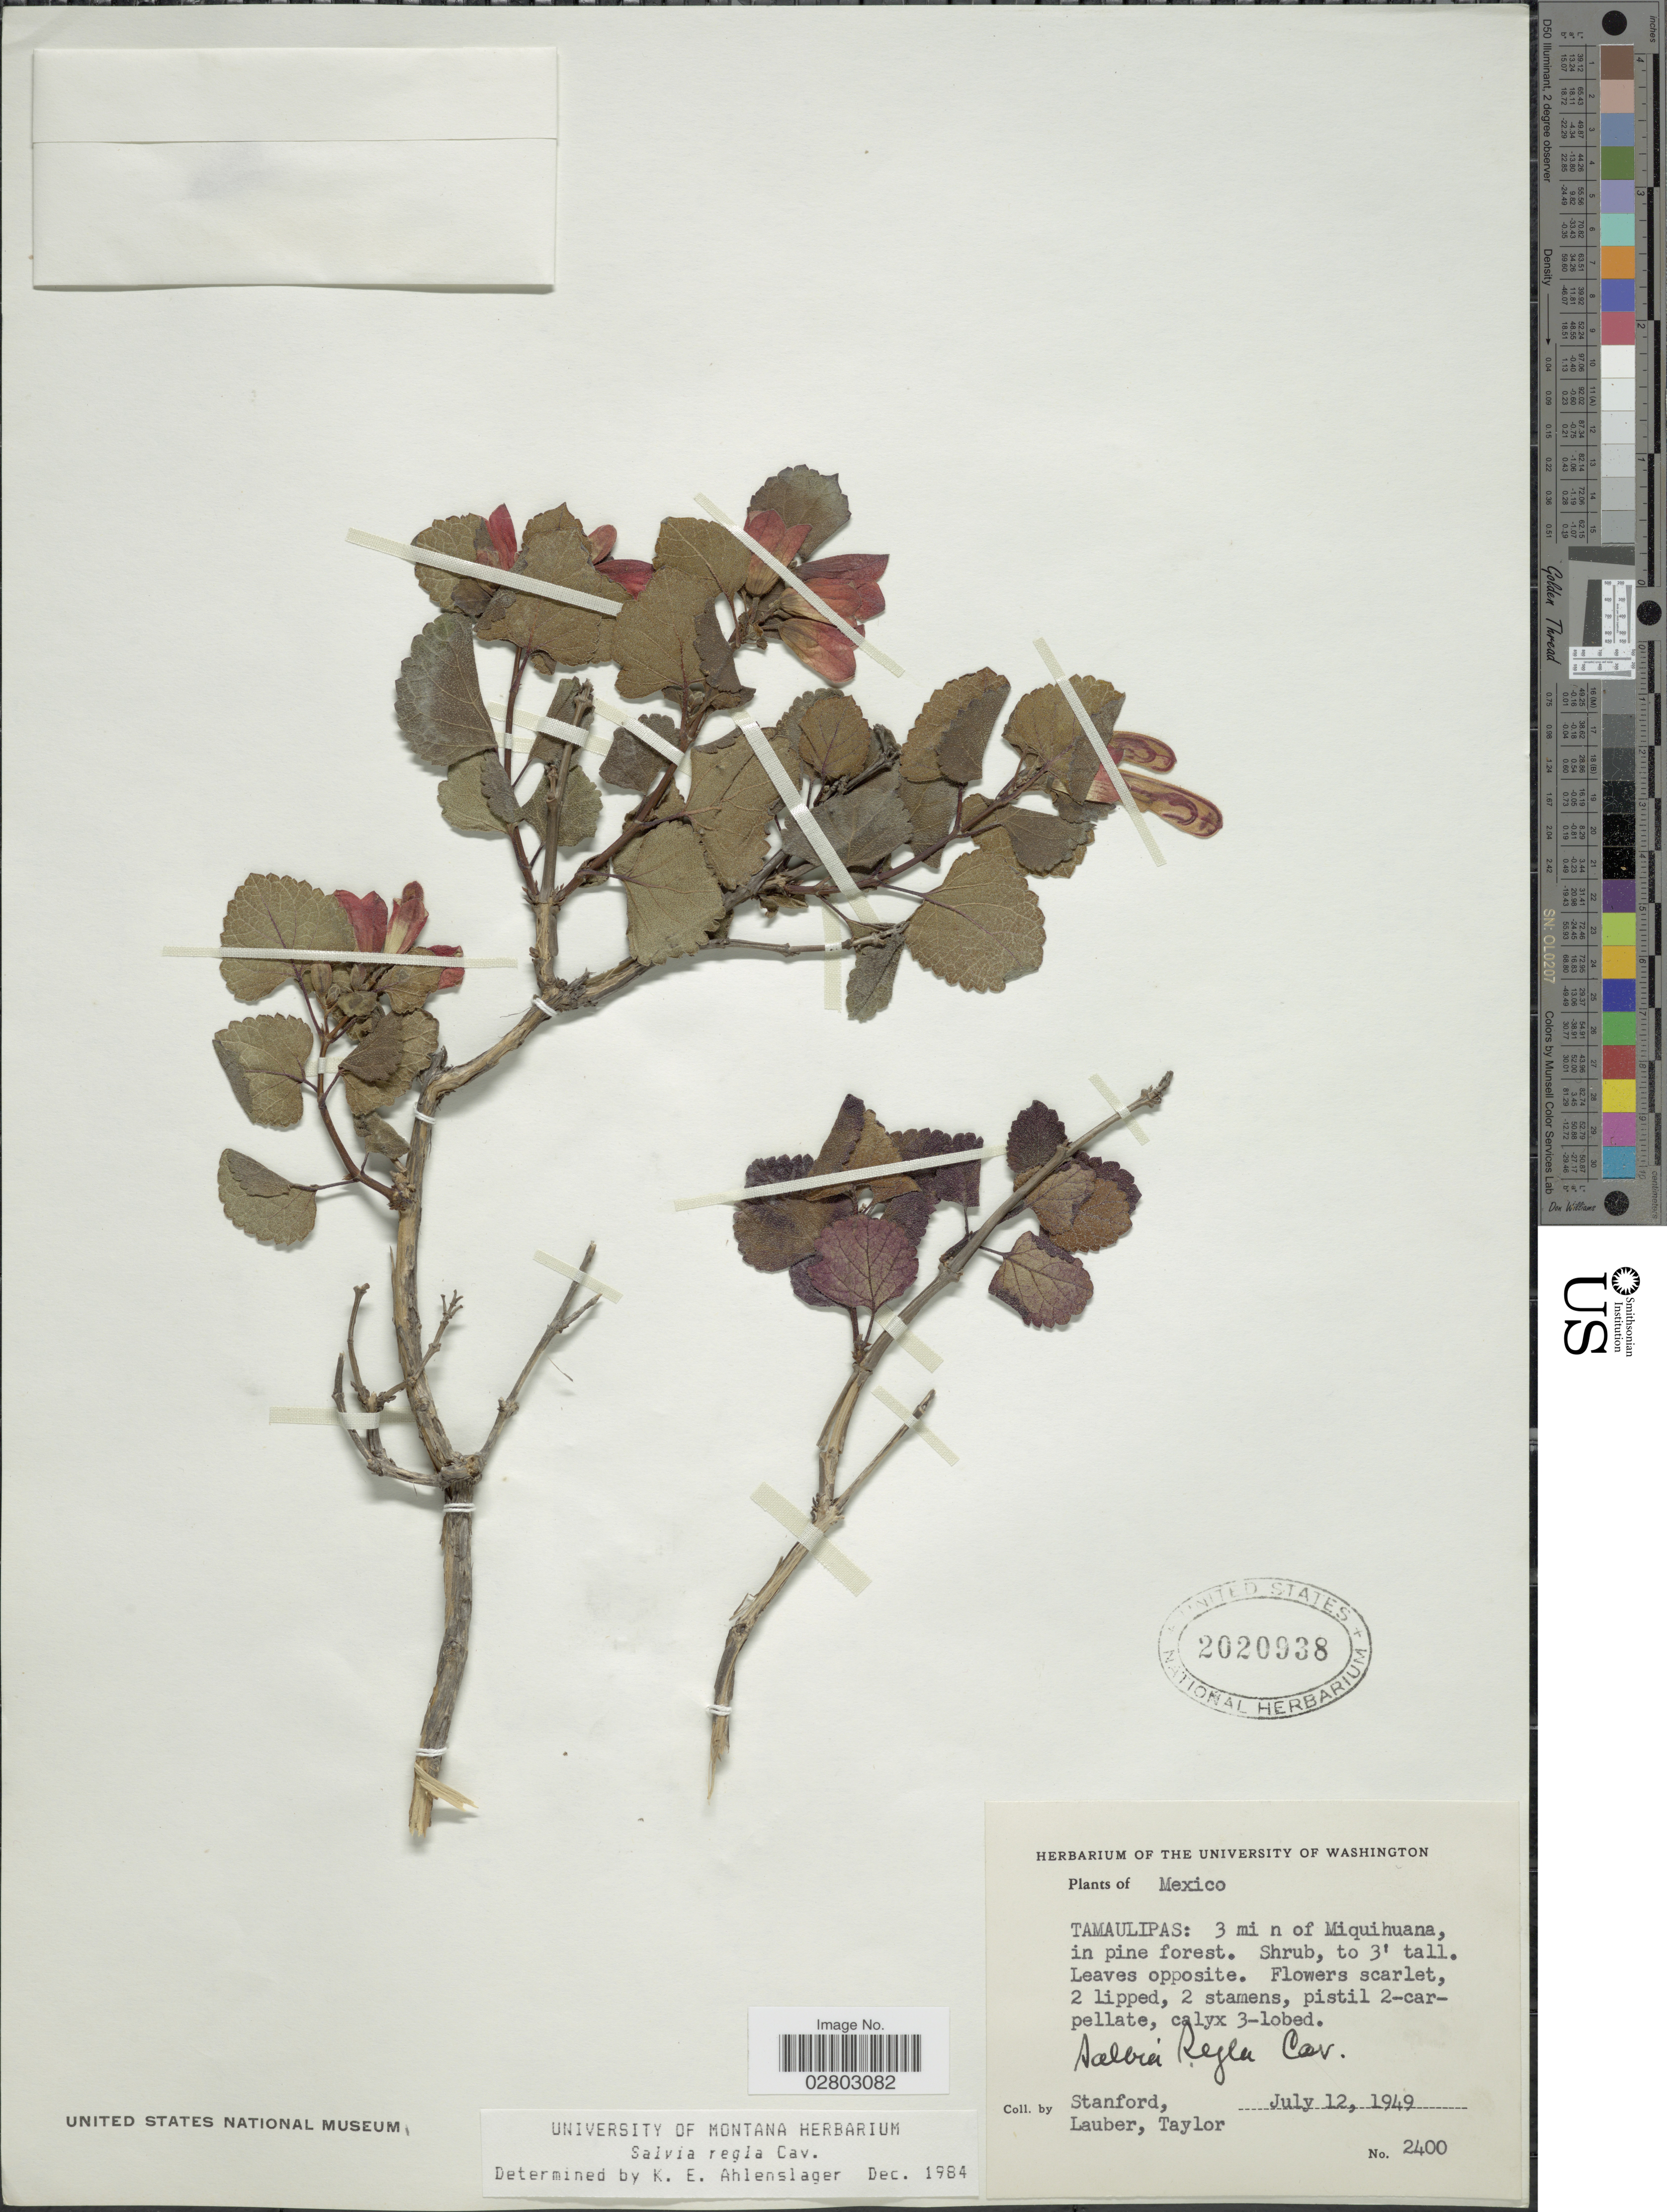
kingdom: Plantae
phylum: Tracheophyta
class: Magnoliopsida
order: Lamiales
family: Lamiaceae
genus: Salvia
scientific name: Salvia regla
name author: Cav.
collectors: -. Stanford, -. Lauber & -. Taylor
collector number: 2400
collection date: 1949-07-12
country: Mexico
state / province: Tamaulipas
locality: Tamaulipas: 3 mi n of Miquihuana, in pine forest.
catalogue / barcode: US 2020938